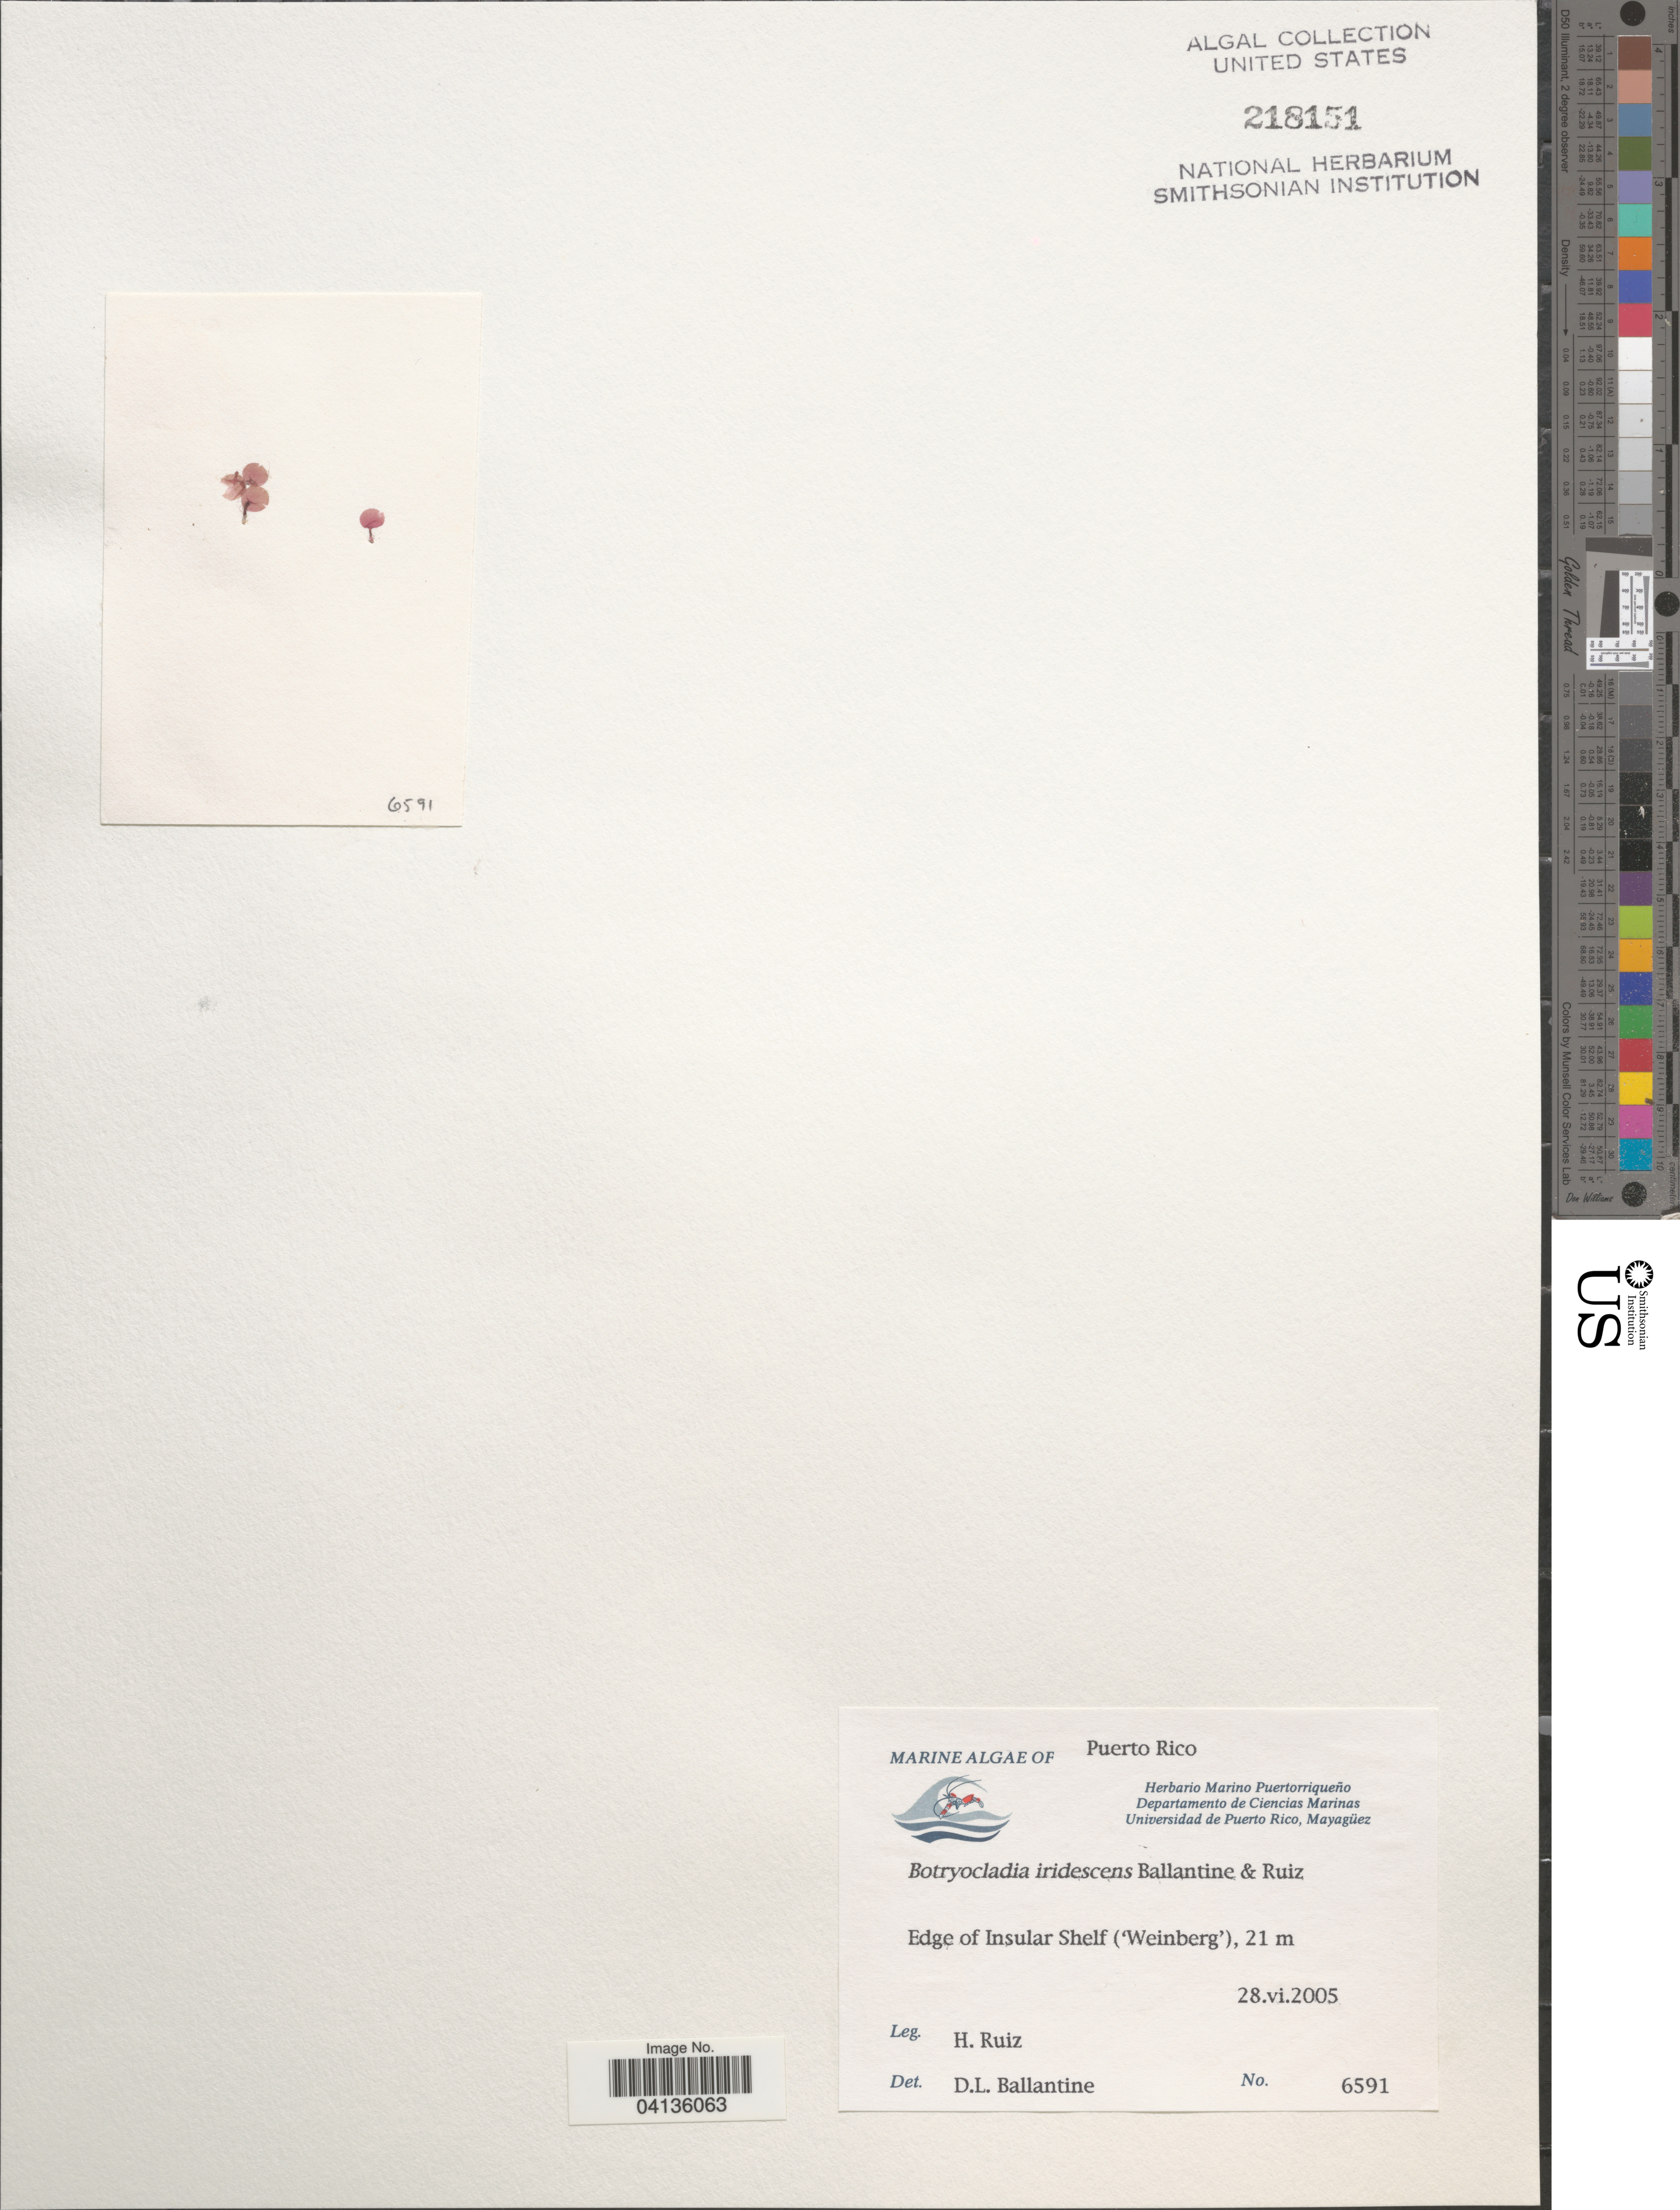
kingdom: Plantae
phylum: Rhodophyta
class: Florideophyceae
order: Rhodymeniales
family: Rhodymeniaceae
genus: Botryocladia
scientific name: Botryocladia iridescens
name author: D.L. Ballant. & H.Ruiz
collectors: H. Ruiz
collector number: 6591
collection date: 2005-06-28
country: Puerto Rico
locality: Edge of Insular Shelf ('Weinberg').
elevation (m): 21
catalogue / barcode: US 218151